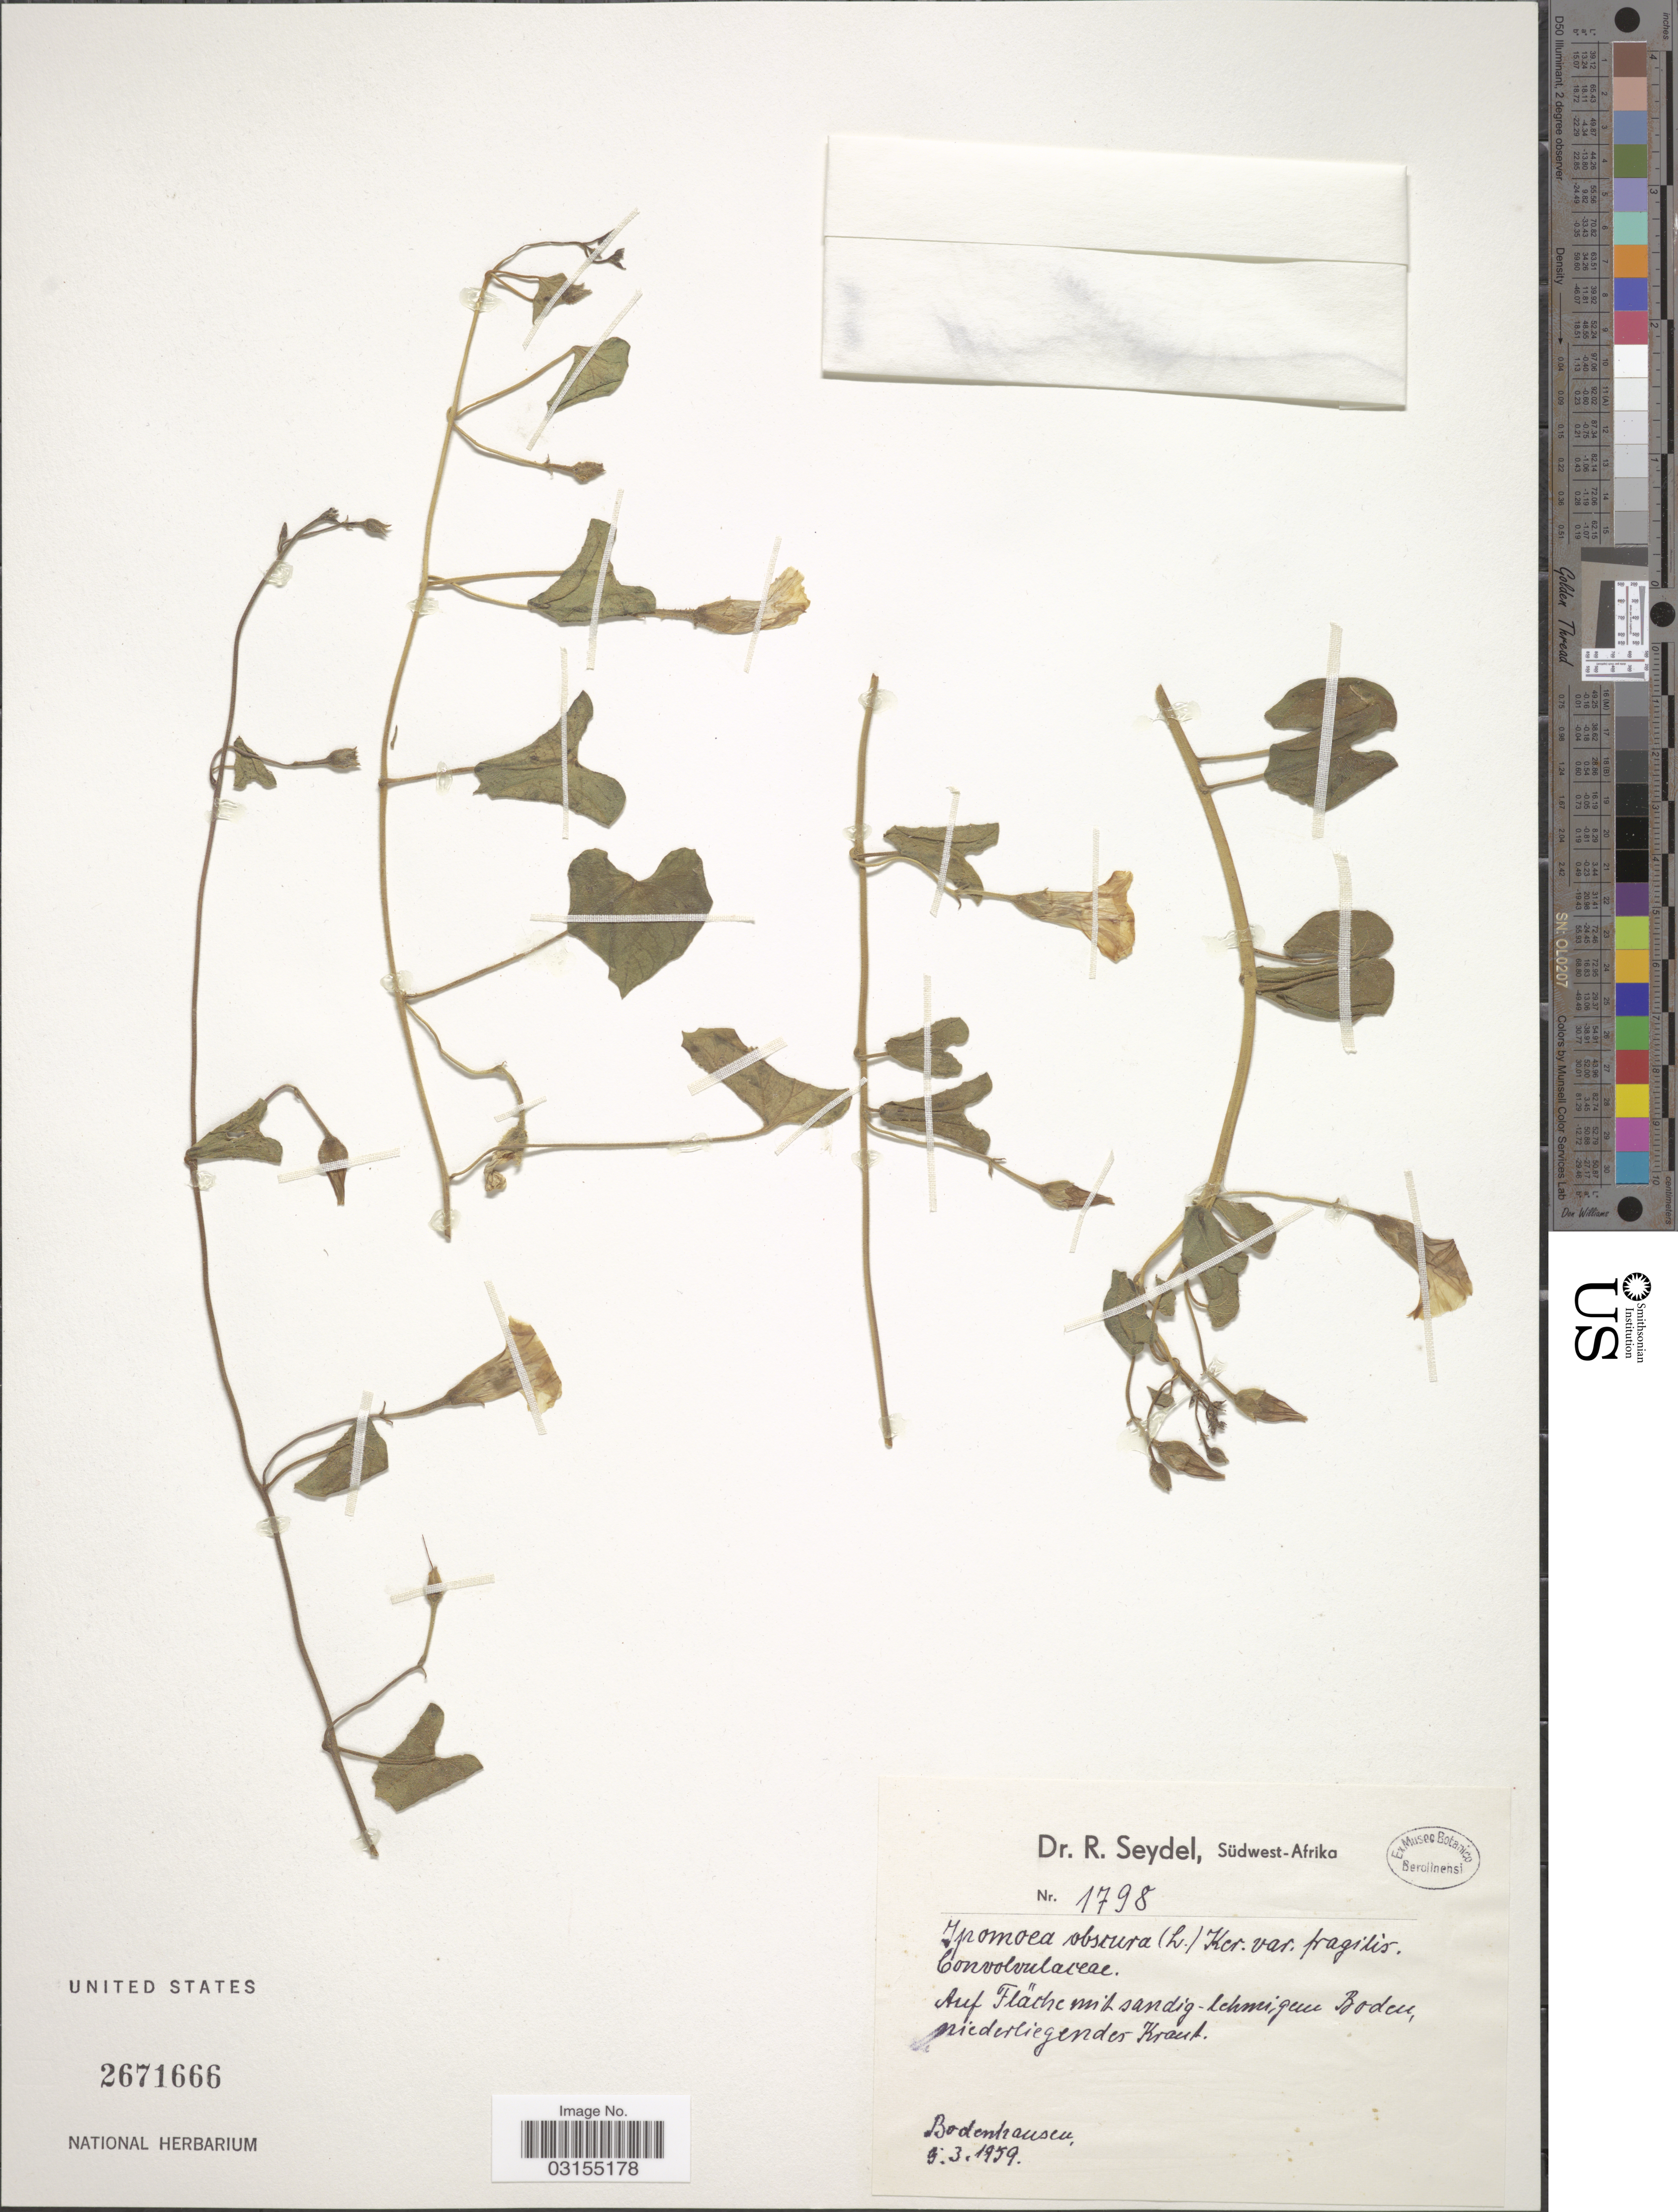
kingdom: Plantae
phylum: Tracheophyta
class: Magnoliopsida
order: Solanales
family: Convolvulaceae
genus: Ipomoea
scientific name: Ipomoea obscura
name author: (L.) Ker Gawl.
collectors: R. Seydel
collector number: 1798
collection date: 1959-03-09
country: Namibia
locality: Südwest-Afrika. Bodenhausen.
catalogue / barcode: US 2671666